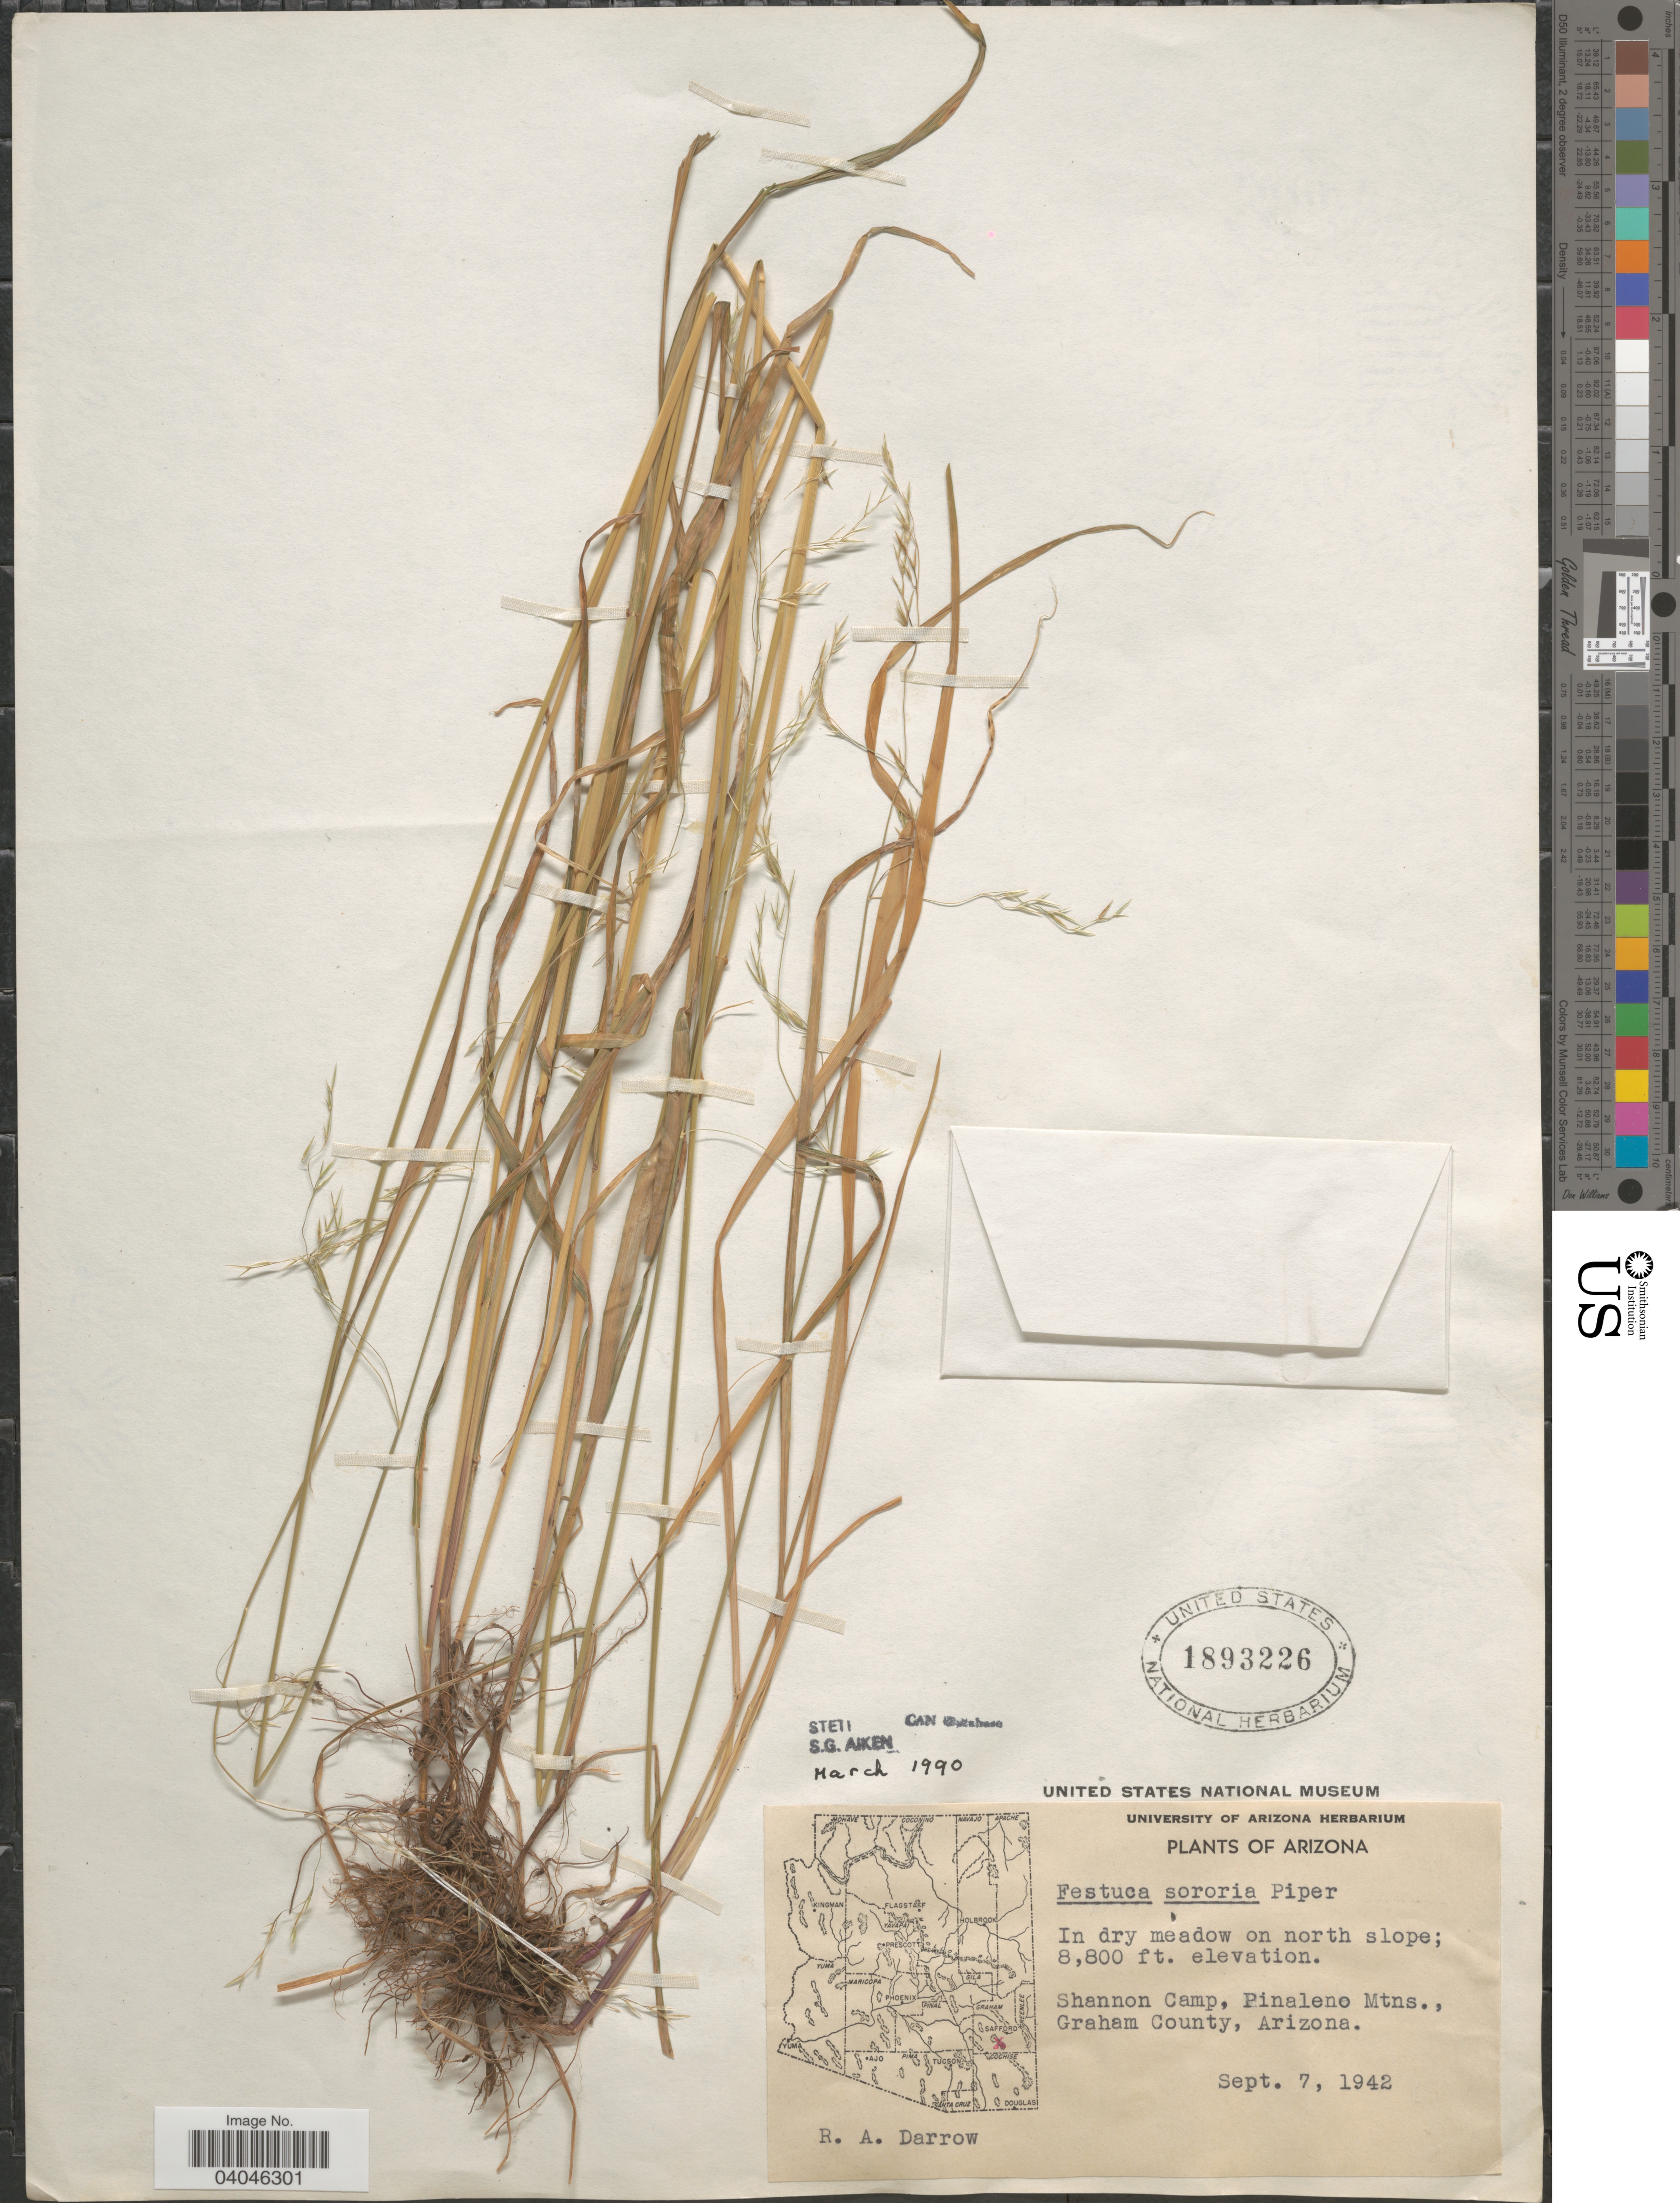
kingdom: Plantae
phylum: Tracheophyta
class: Liliopsida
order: Poales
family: Poaceae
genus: Festuca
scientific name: Festuca sororia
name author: Piper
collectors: R. A. Darrow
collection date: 1942-09-07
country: United States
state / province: Arizona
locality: On north slope. Shannon Camp, Pinaleno Mtns., Graham County.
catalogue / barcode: US 1893226